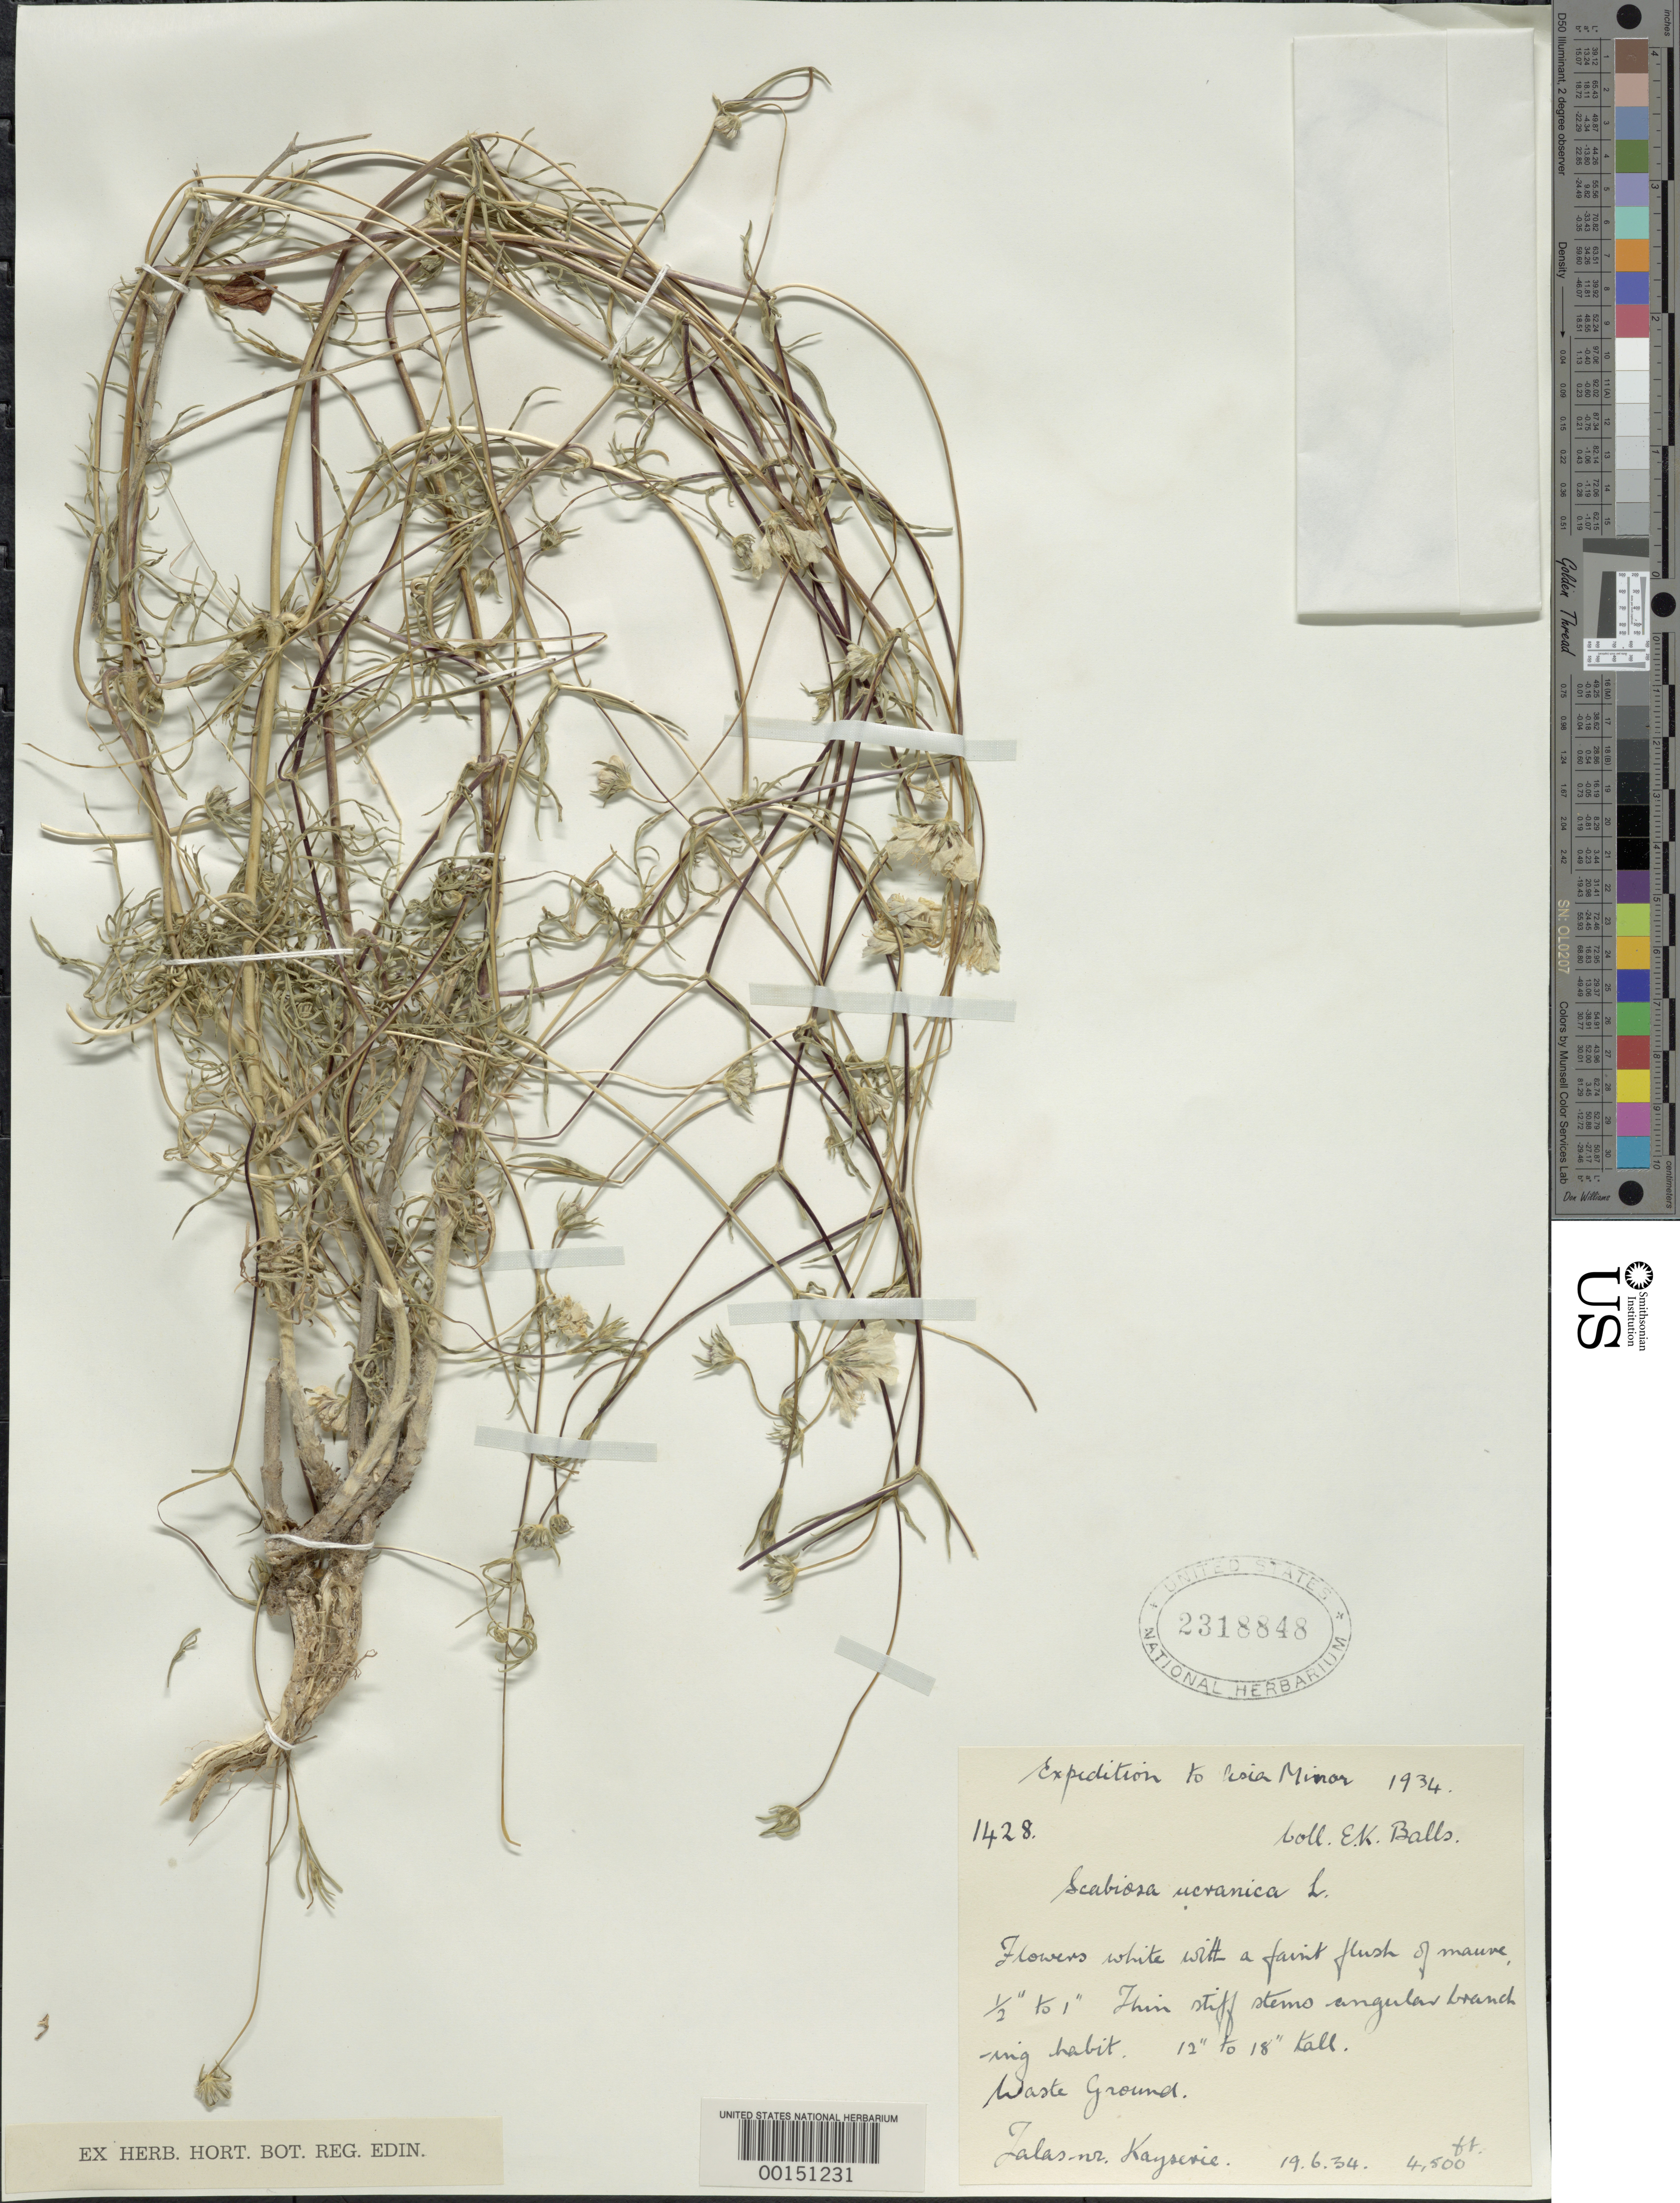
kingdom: Plantae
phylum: Tracheophyta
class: Magnoliopsida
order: Dipsacales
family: Caprifoliaceae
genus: Scabiosa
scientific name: Scabiosa ucranica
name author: L.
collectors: T. Kayserie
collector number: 1428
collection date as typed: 19 Jun 1934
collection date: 1934-06-19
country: Israel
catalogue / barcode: US 2318848